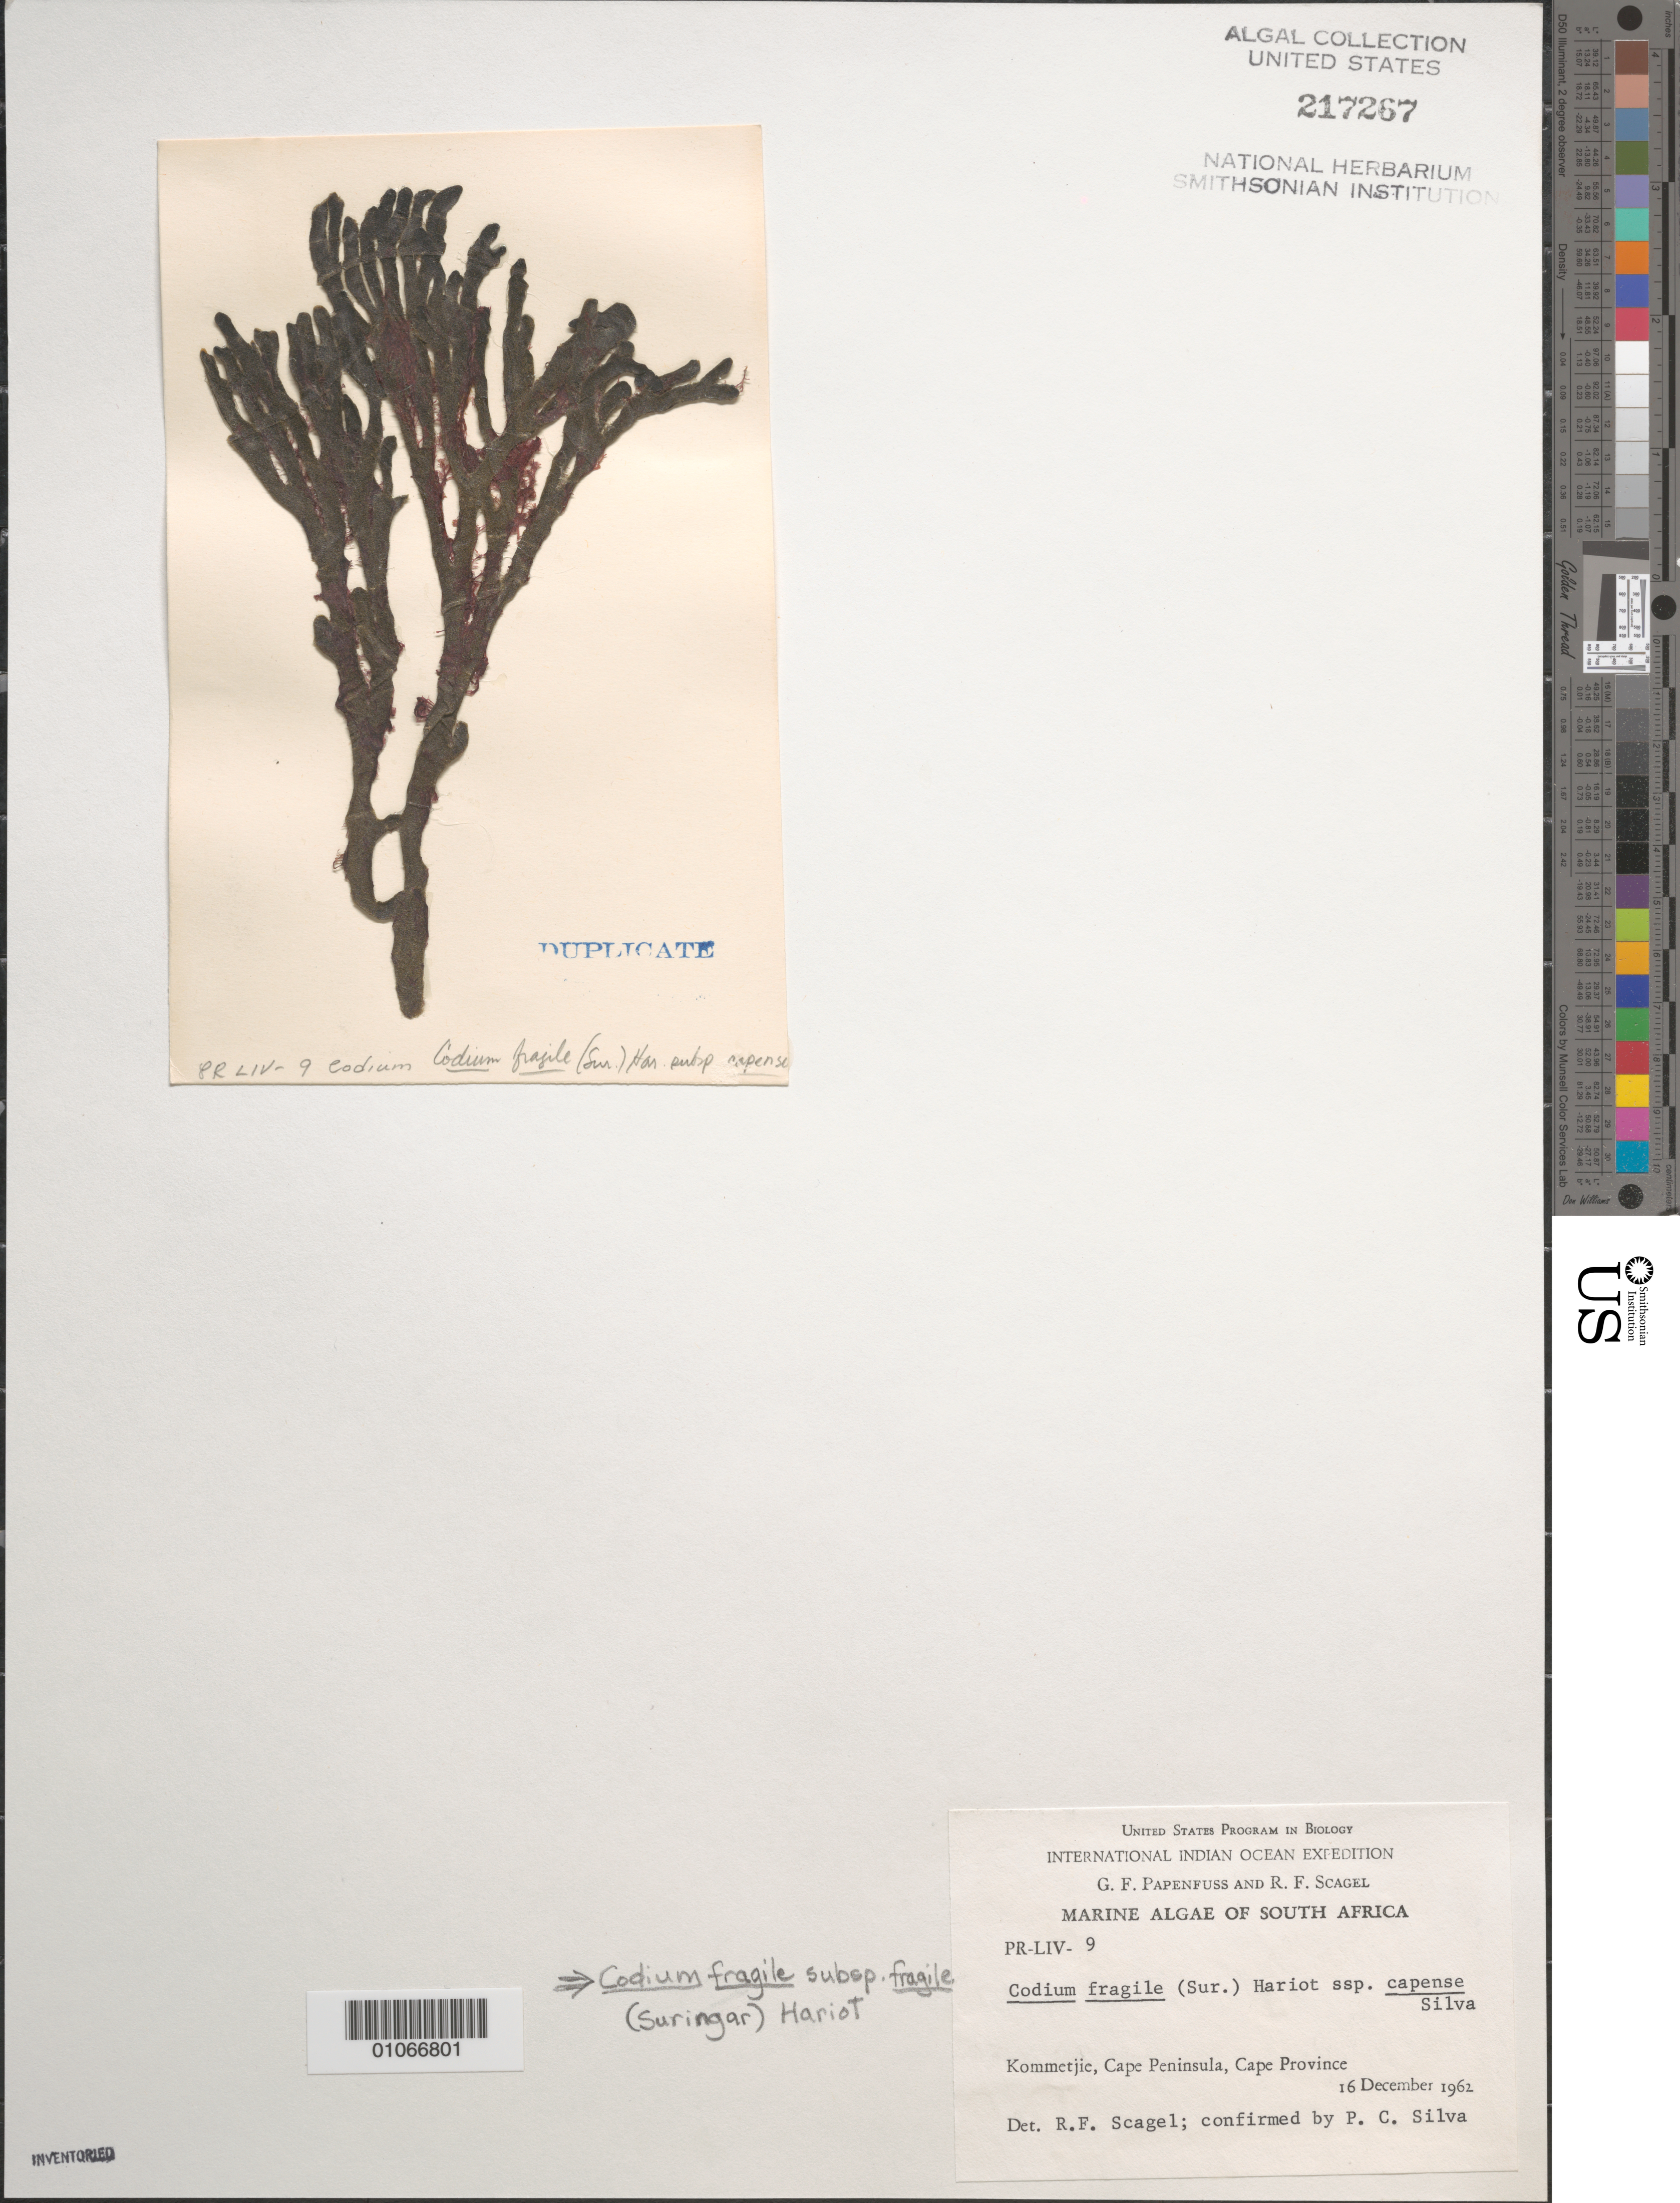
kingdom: Plantae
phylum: Chlorophyta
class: Ulvophyceae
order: Bryopsidales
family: Codiaceae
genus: Codium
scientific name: Codium fragile subsp. fragile (Suringar) P. Hariot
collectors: G. Papenfuss & R. F. Scagel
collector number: PR-LIV-9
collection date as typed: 16 Dec 1962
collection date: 1962-12-16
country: South Africa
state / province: Western Cape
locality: Kommetjie, Cape Peninsula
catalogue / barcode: US 217267